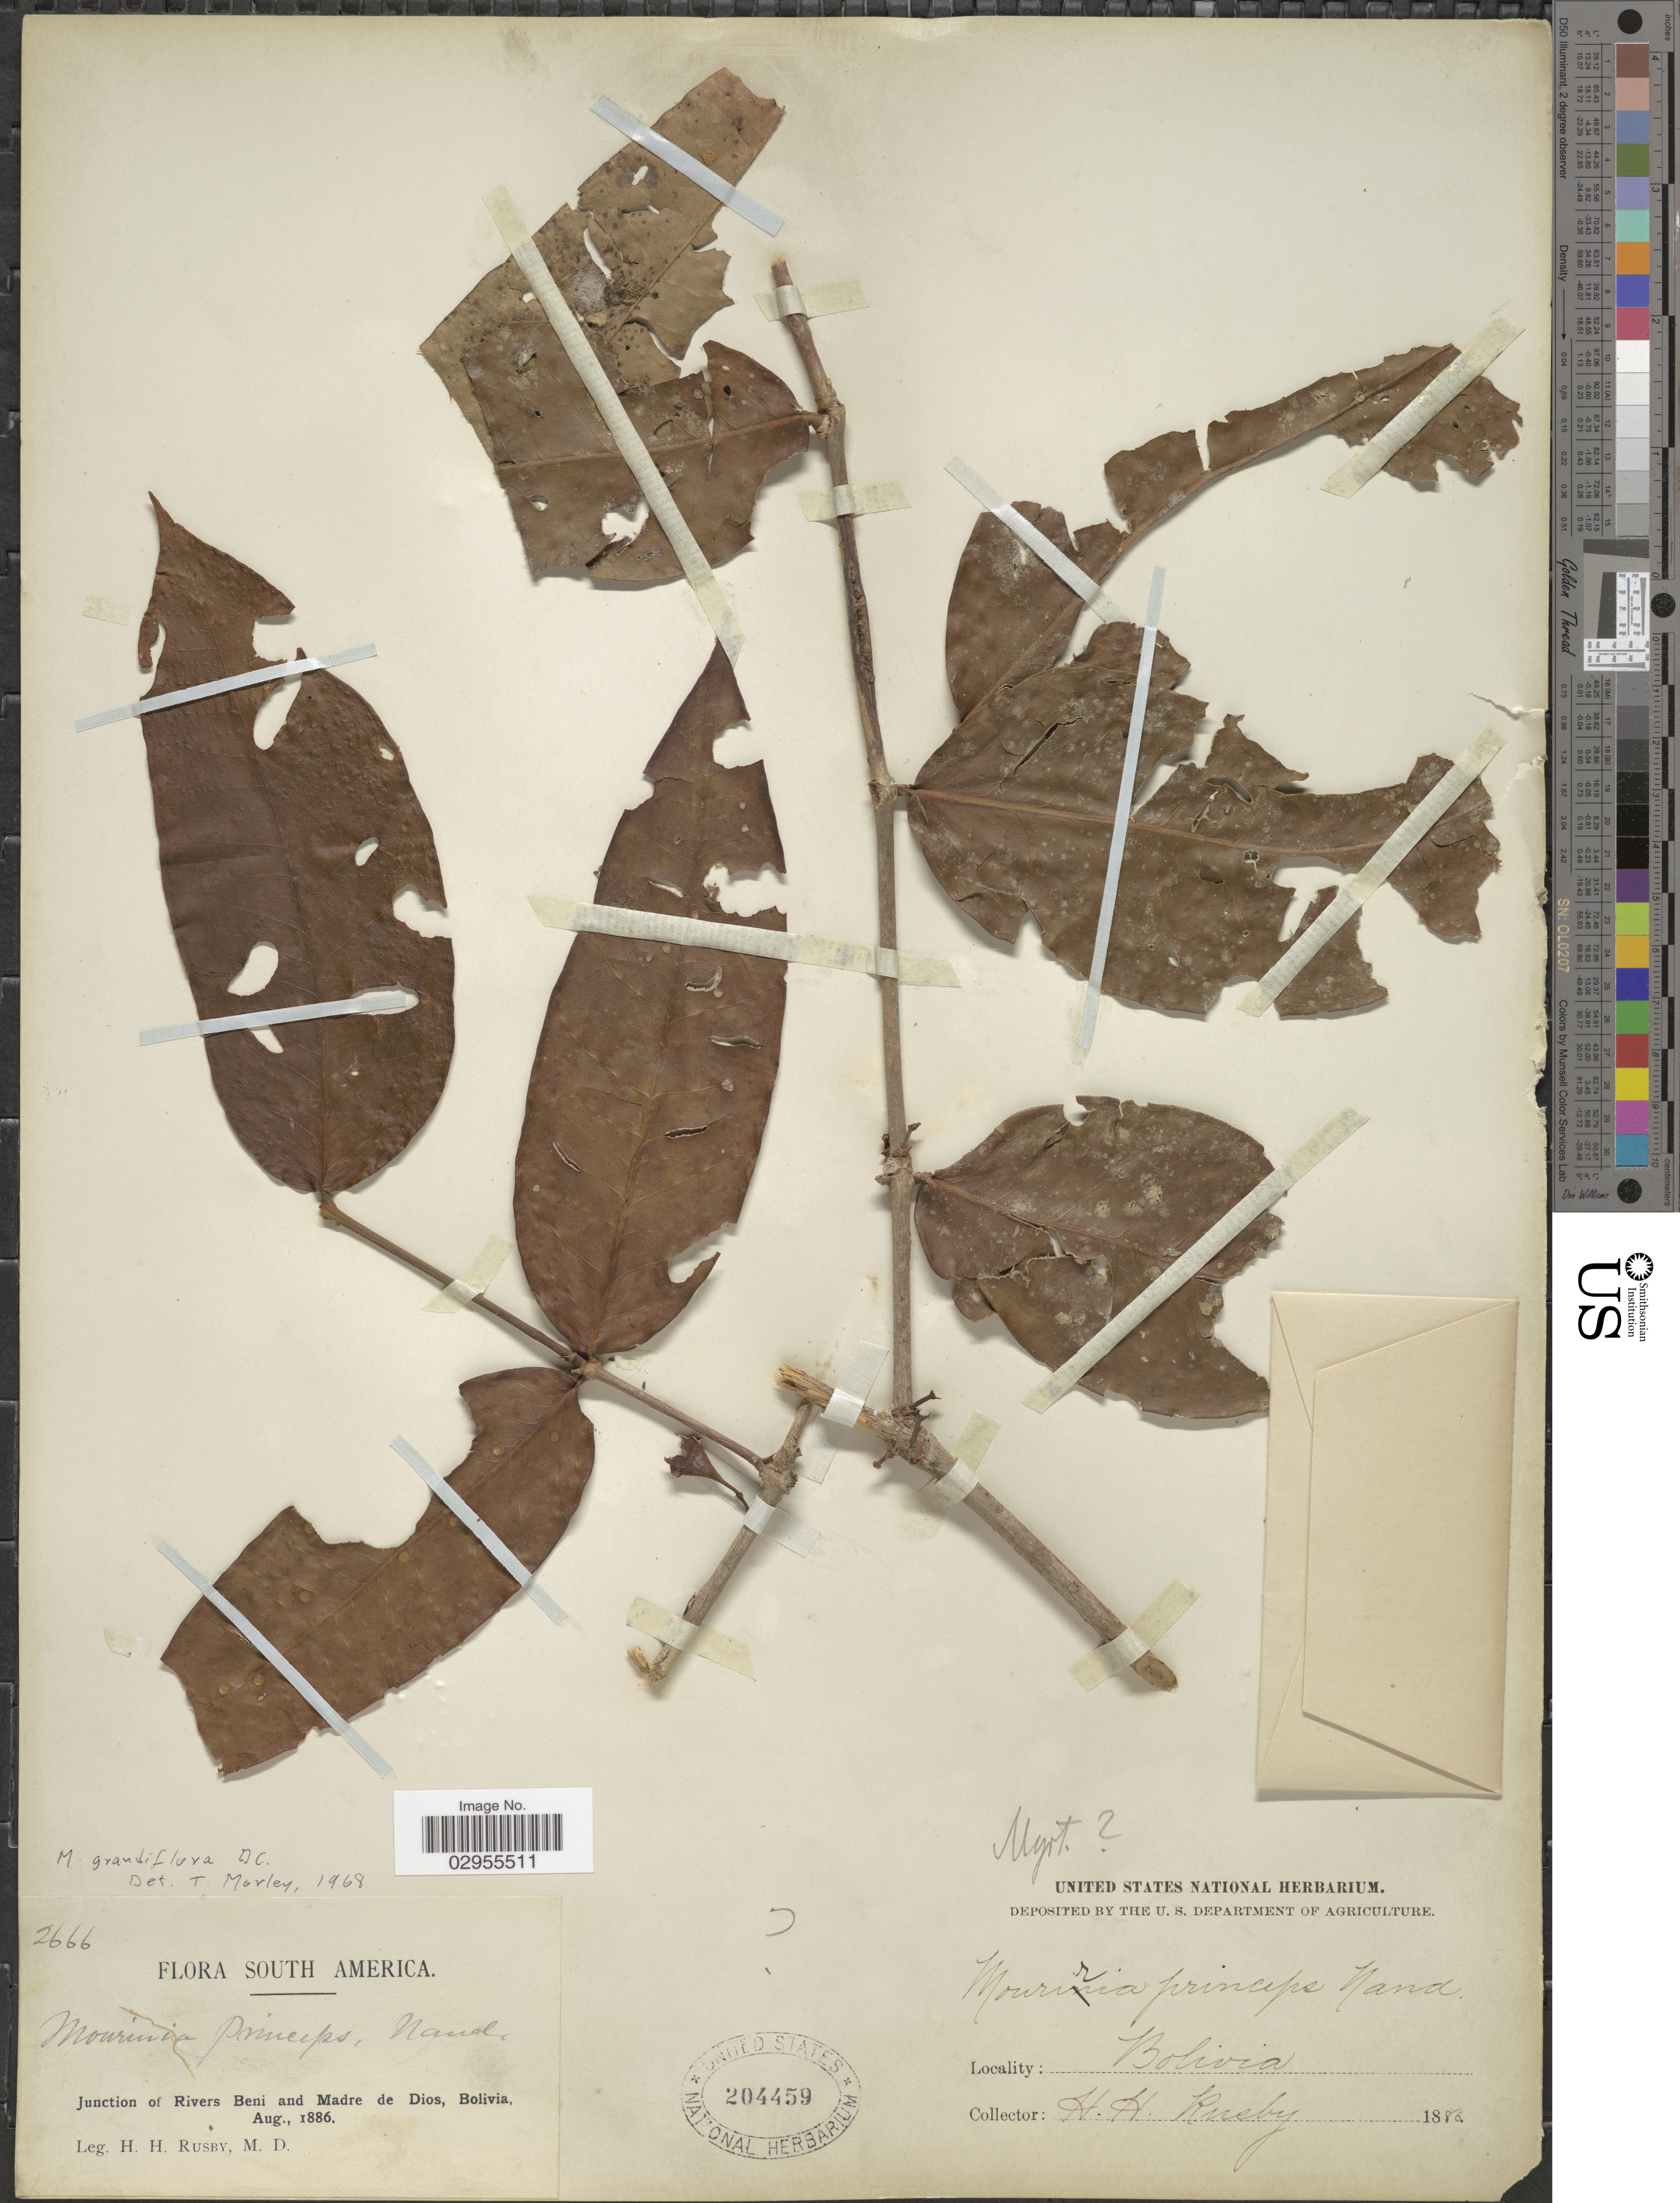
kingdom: Plantae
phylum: Tracheophyta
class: Magnoliopsida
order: Myrtales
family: Melastomataceae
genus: Mouriri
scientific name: Mouriri grandiflora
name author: DC.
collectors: H. H. Rusby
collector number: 2666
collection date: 1886-08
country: Bolivia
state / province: Beni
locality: Junction of Rivers Beni and Madre de Dios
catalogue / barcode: US 204459